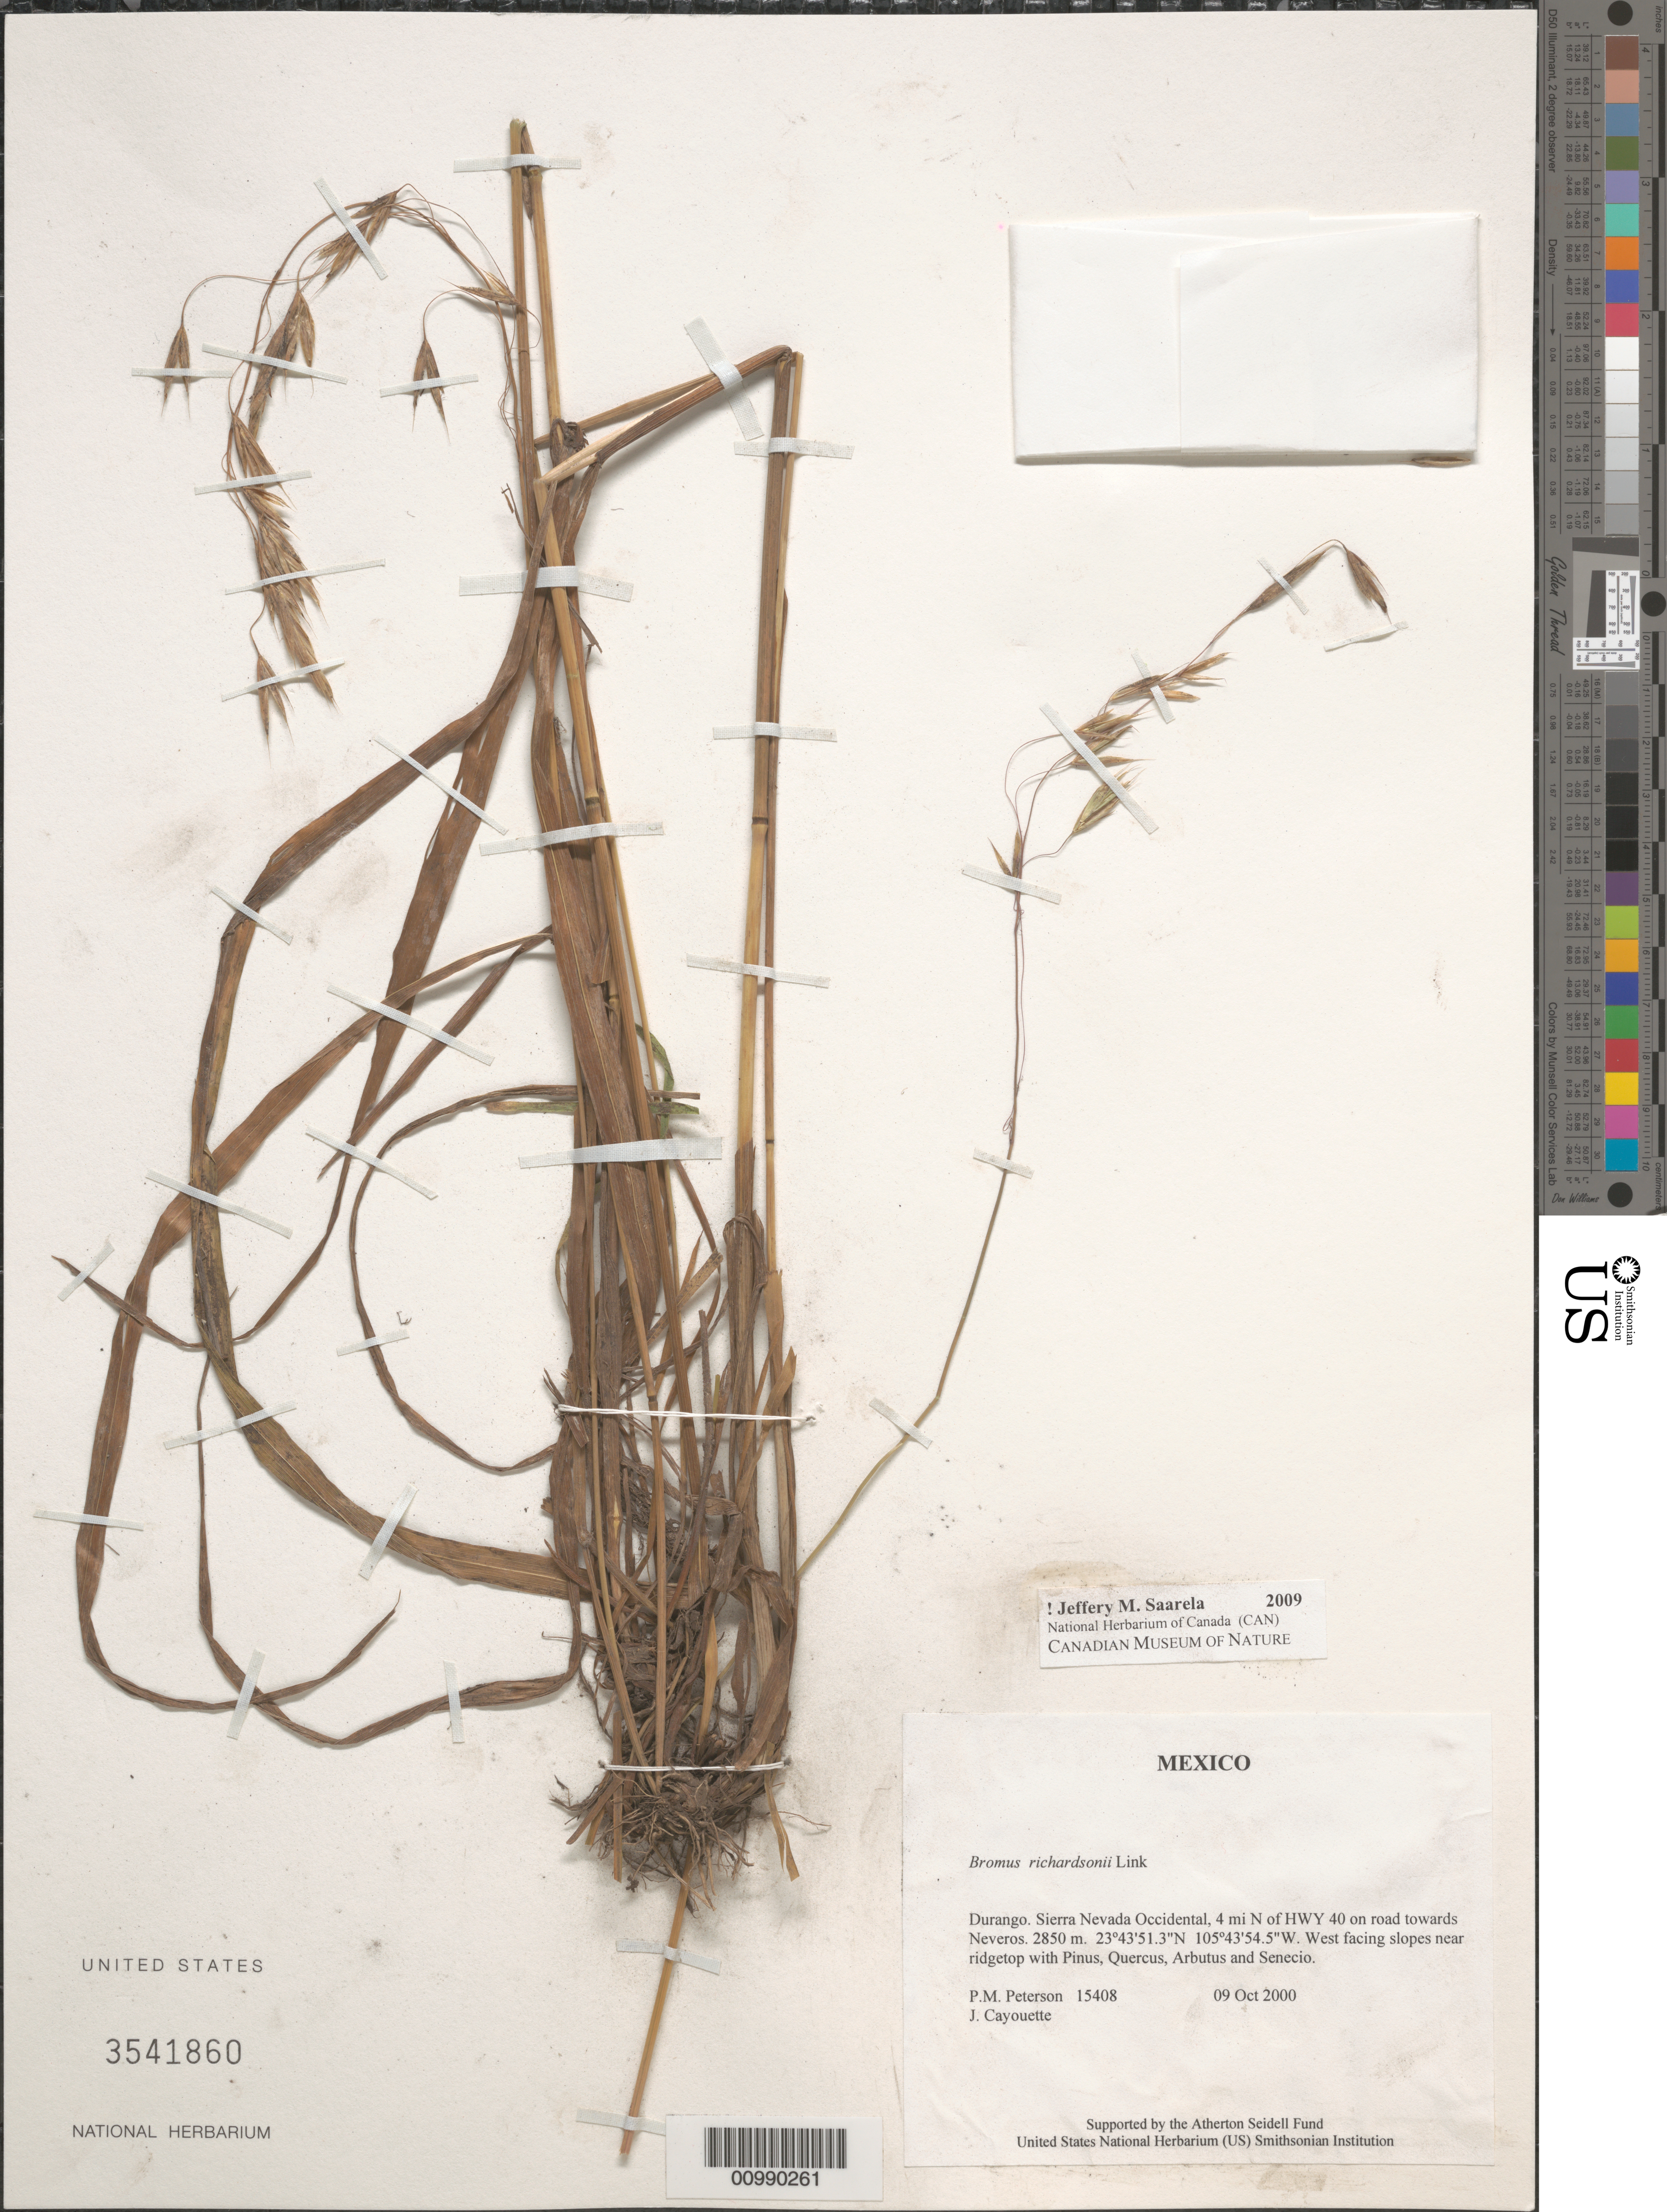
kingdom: Plantae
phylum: Tracheophyta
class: Liliopsida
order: Poales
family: Poaceae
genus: Bromus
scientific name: Bromus richardsonii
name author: Link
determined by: Saarela, J. M., (CAN), Canadian Museum of Nature (CANADA)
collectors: P. M. Peterson & J. Cayouette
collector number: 15408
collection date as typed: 09 Oct 2000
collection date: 2000-10-09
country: Mexico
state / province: Durango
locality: Sierra Nevada Occidental, 4 mi N of HWY 40 on road towards Neveros.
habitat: West facing slopes near ridgetop with Pinus, Quercus, Arbutus and Senecio.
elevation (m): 2850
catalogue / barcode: US 3541860